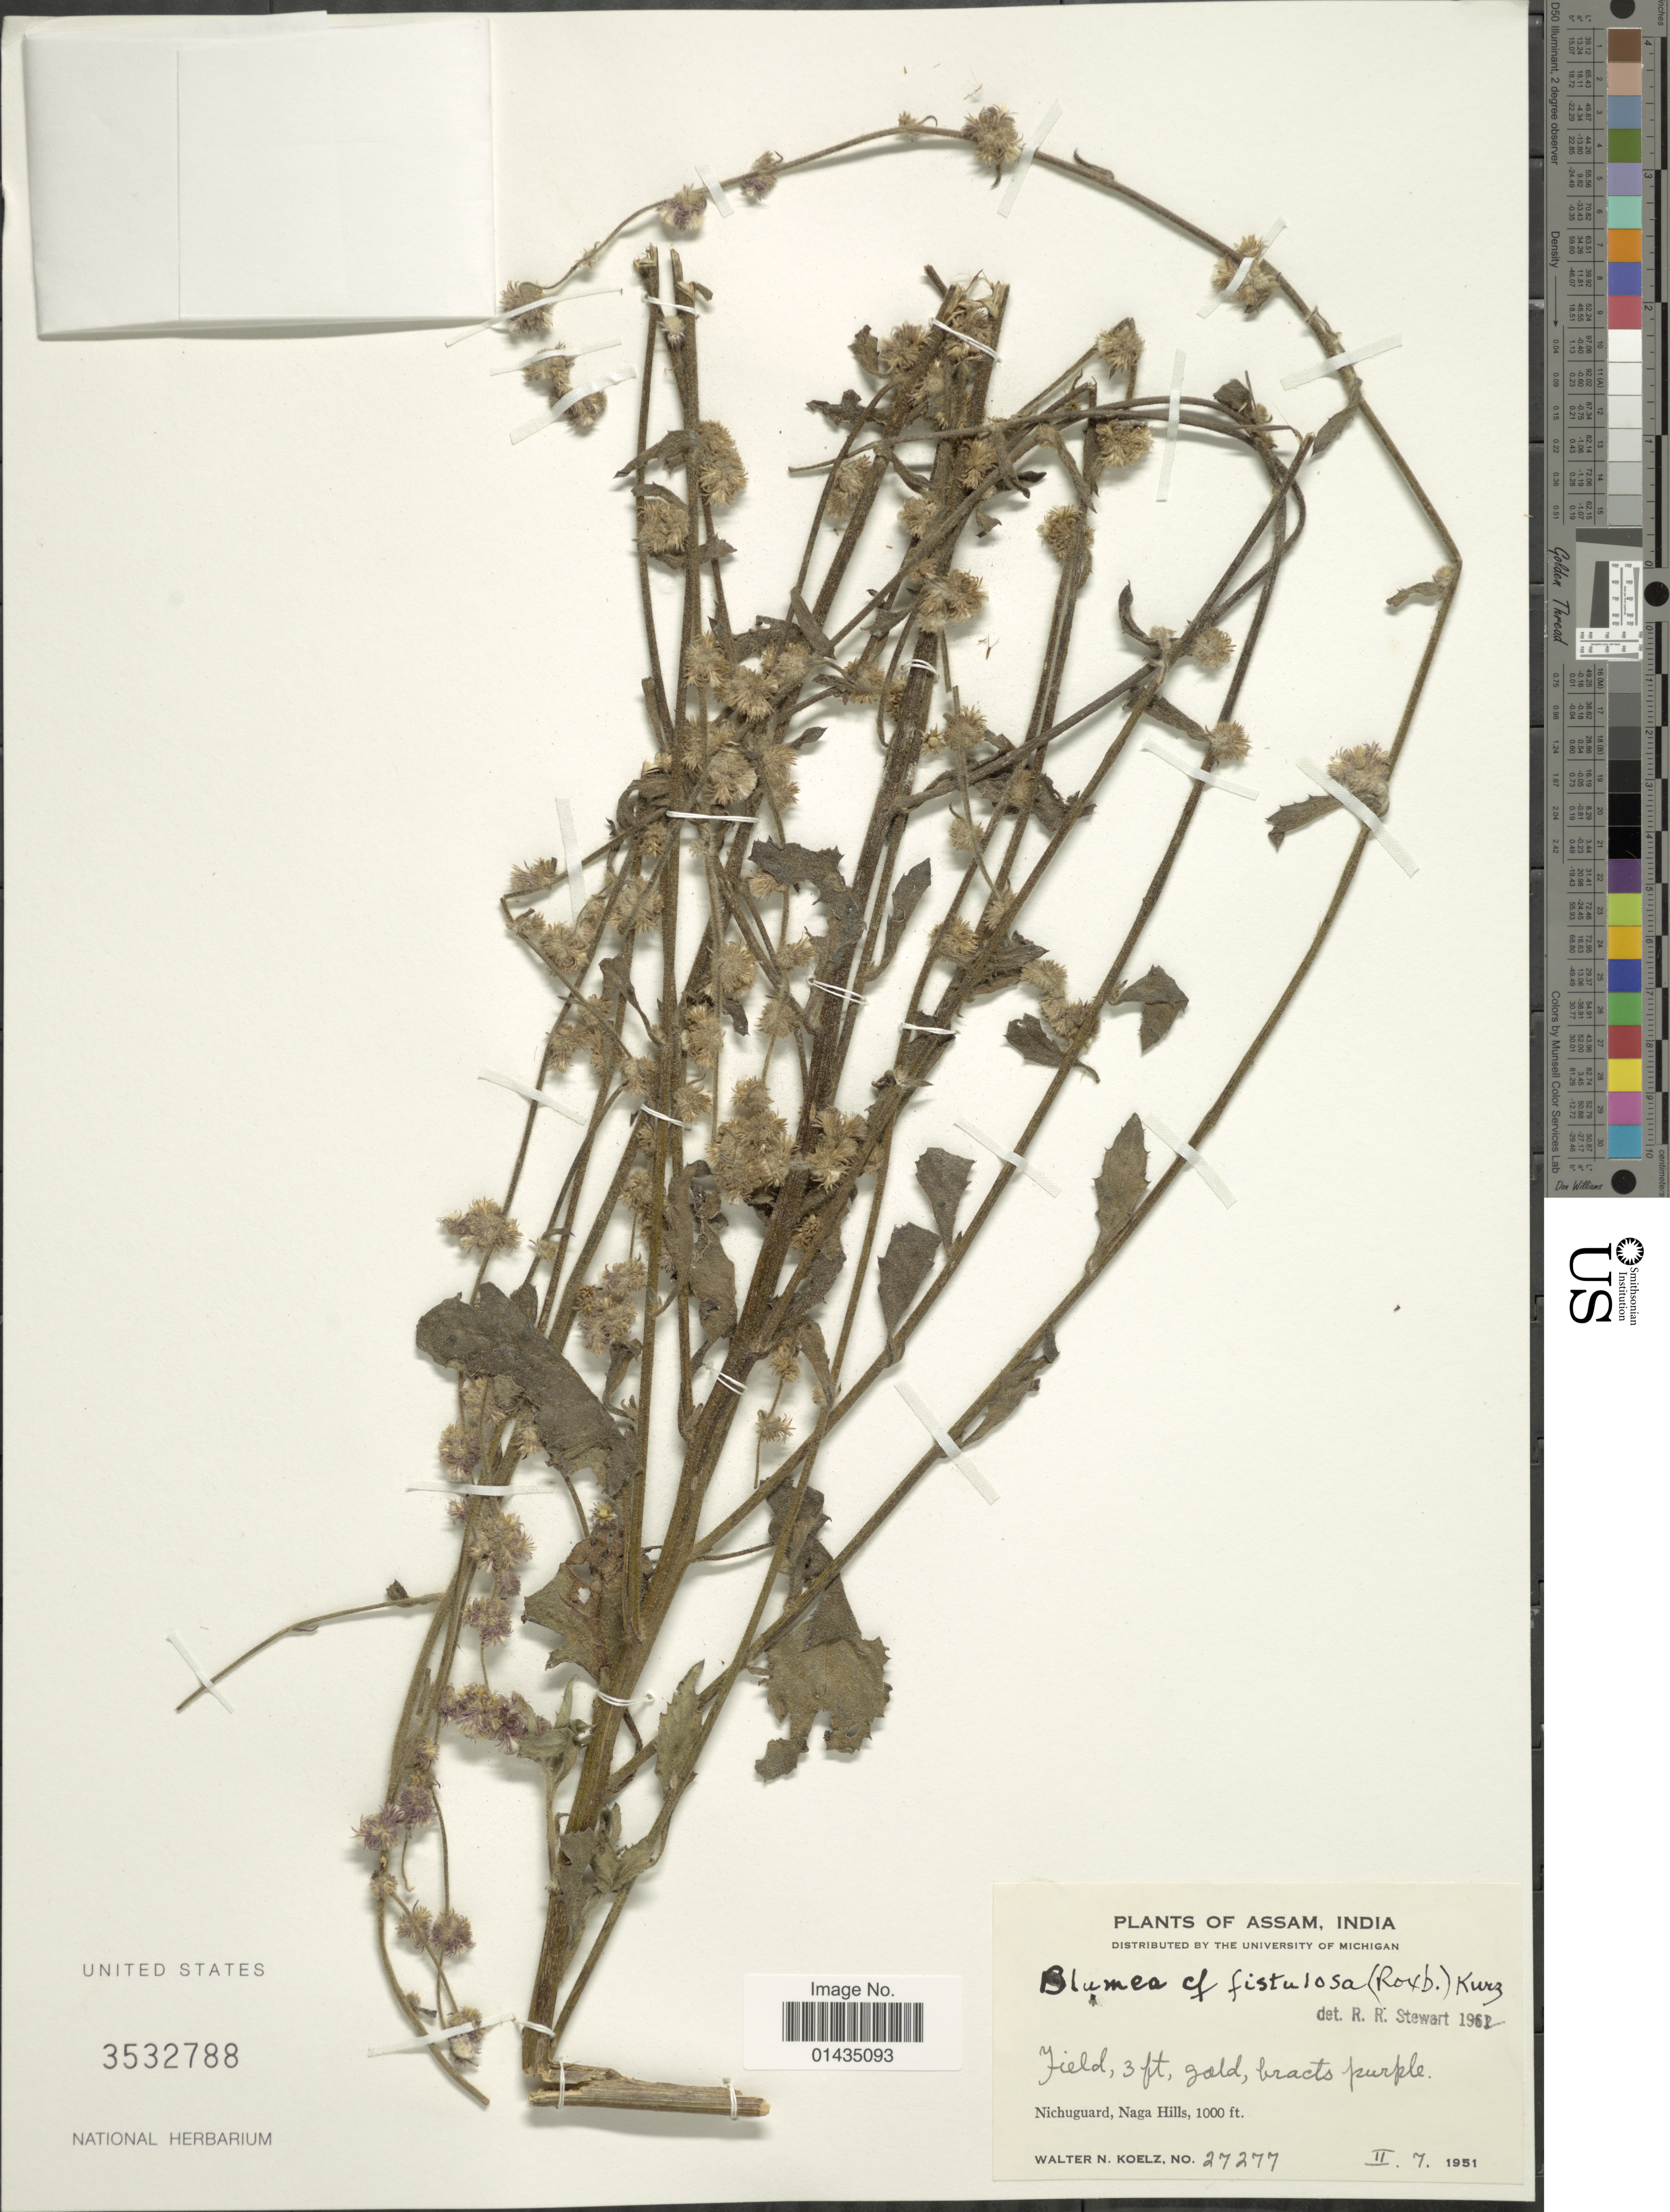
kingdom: Plantae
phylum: Tracheophyta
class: Magnoliopsida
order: Asterales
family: Asteraceae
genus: Blumea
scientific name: Blumea fistulosa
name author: (Roxb.) Kurz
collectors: W. N. Koelz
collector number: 27277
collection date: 1951-02-07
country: India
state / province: Nagaland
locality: Nichuguard, Naga Hills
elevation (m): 305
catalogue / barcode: US 3532788